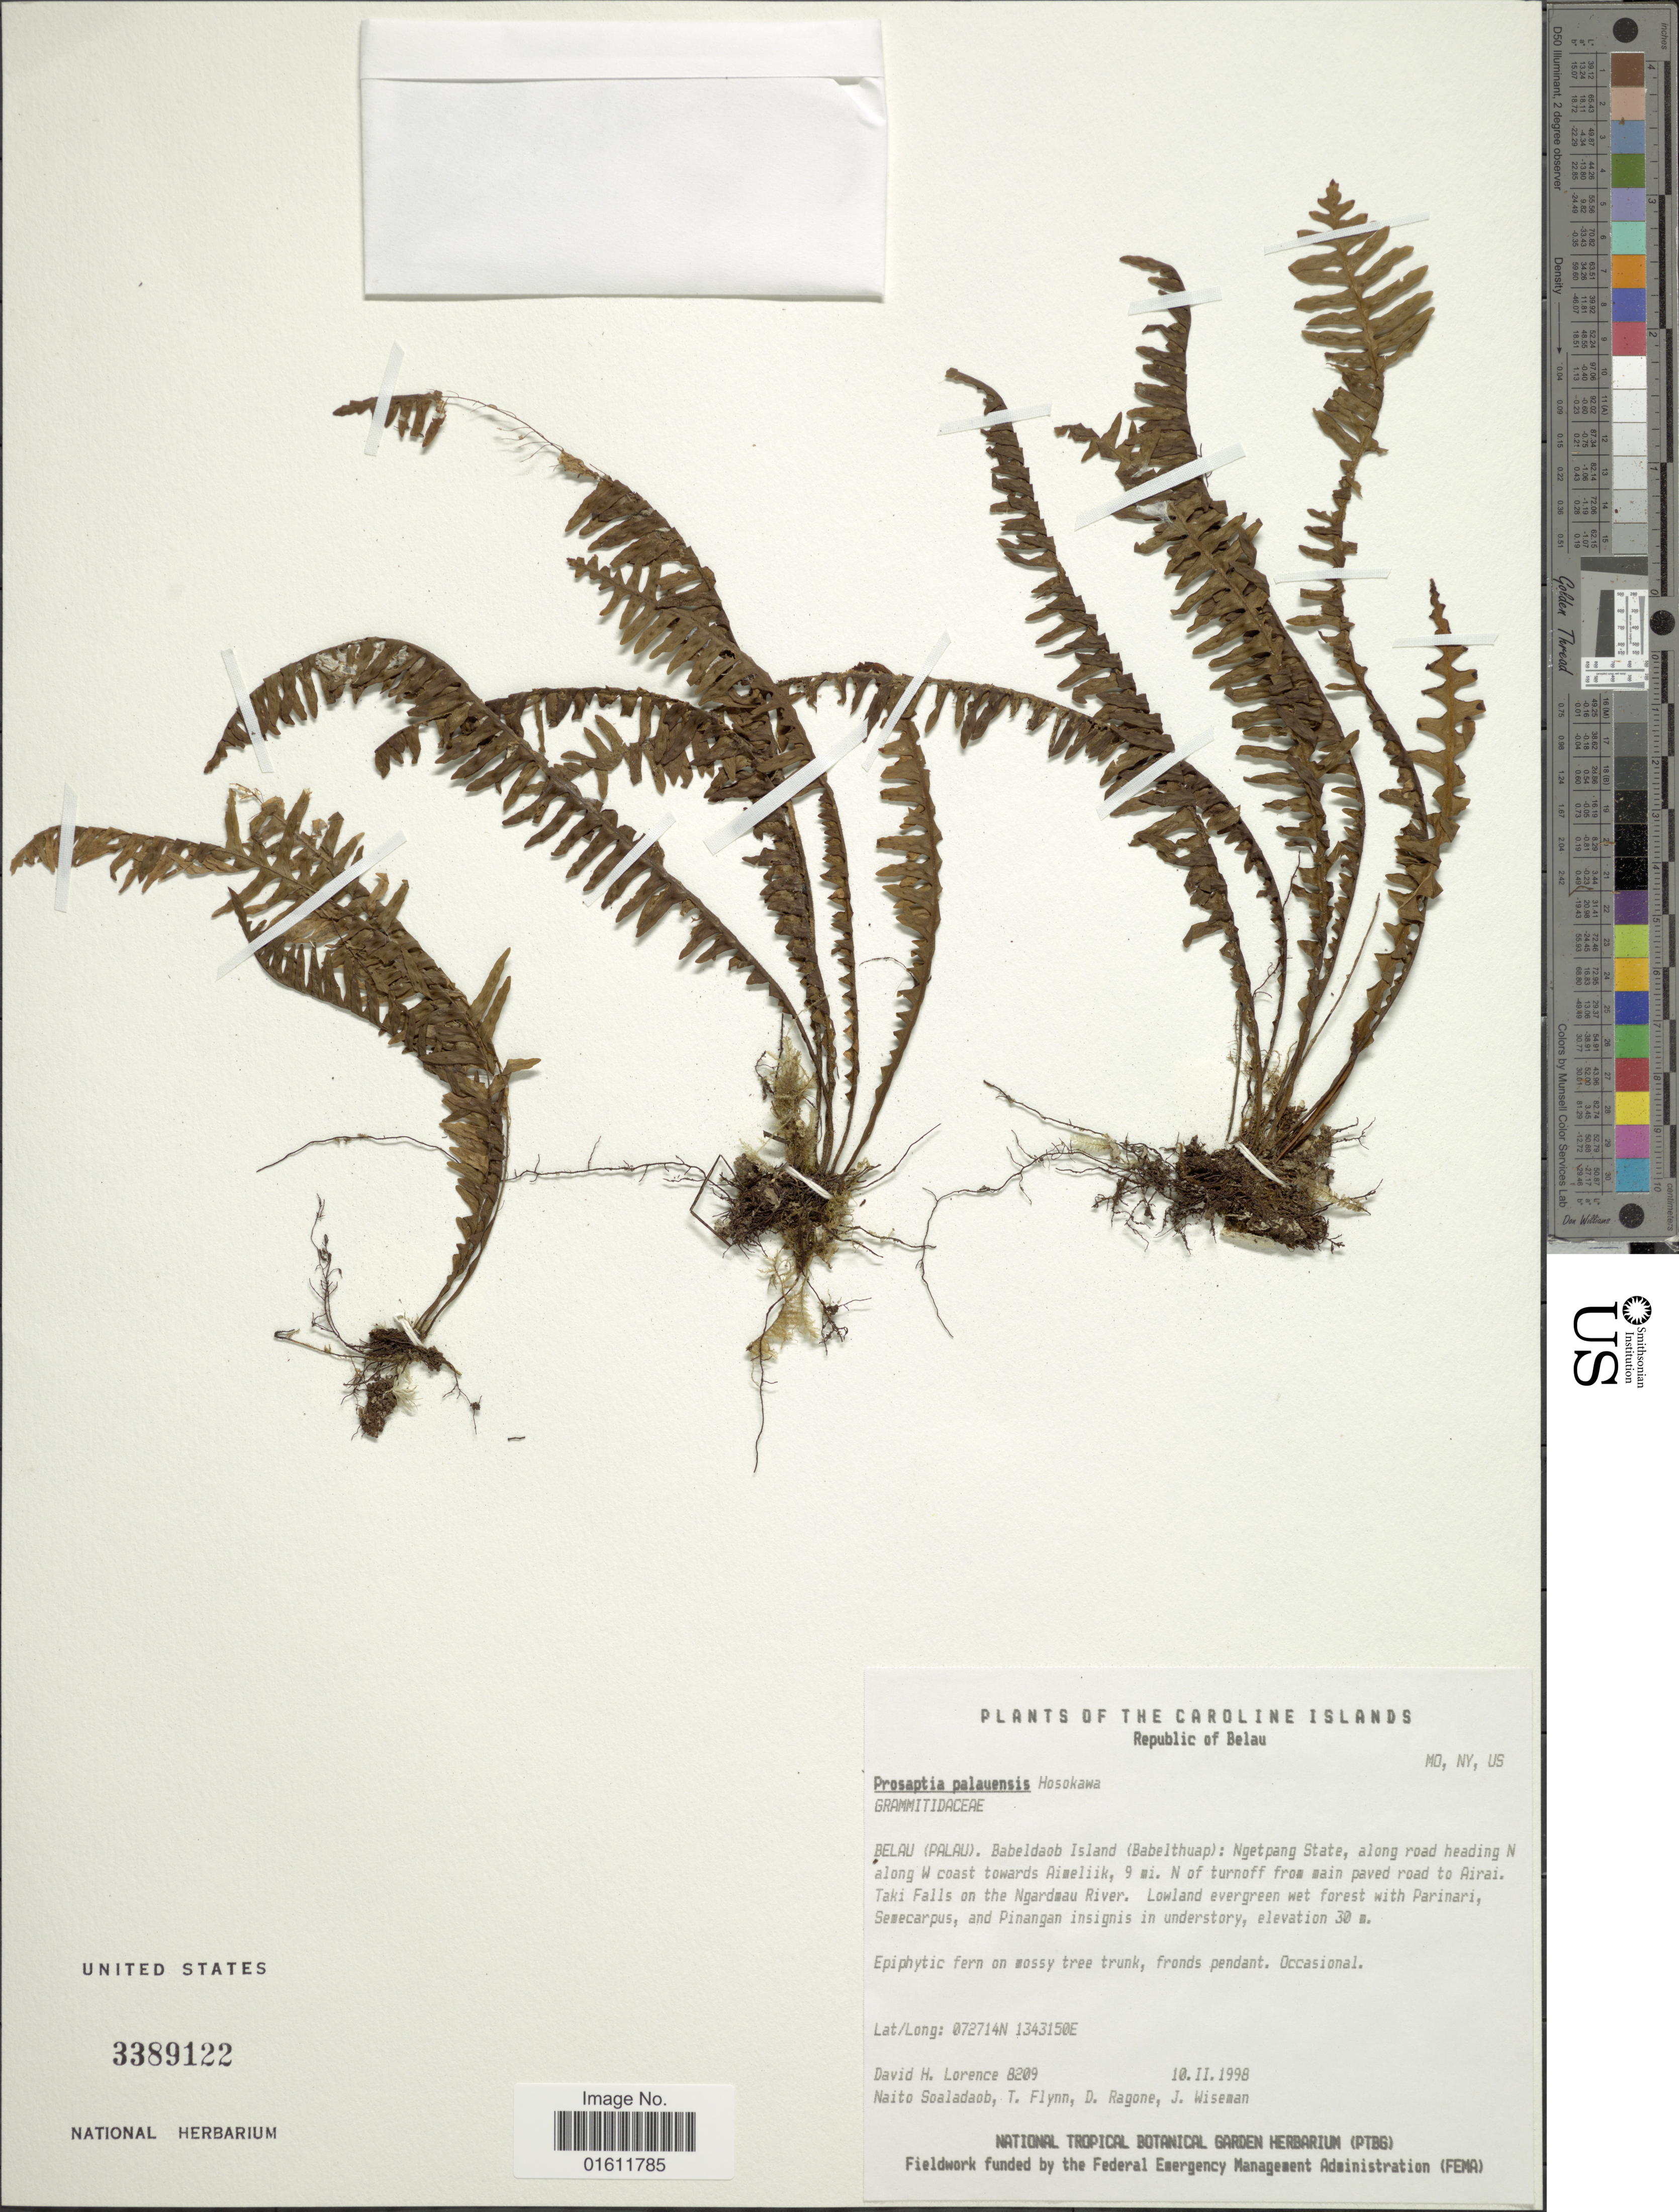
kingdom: Plantae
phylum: Tracheophyta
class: Polypodiopsida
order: Polypodiales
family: Polypodiaceae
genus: Prosaptia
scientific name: Prosaptia palauensis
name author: Hosok.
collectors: D. Lorence, N. Soaladaob, T. Flynn, D. Ragone & J. Wiseman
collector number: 8209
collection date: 1998-02-10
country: Palau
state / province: Ngatpang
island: Babeldaob [Babelthuap]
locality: Babeldaob Island (Babelthuap): Ngatpang State, along road heading N along W coast towards Aimeliik, 9 mi. N of turnoff from main paved road to Ariai, Taki Falls on the Ngardmau River.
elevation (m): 30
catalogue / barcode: US 3389122